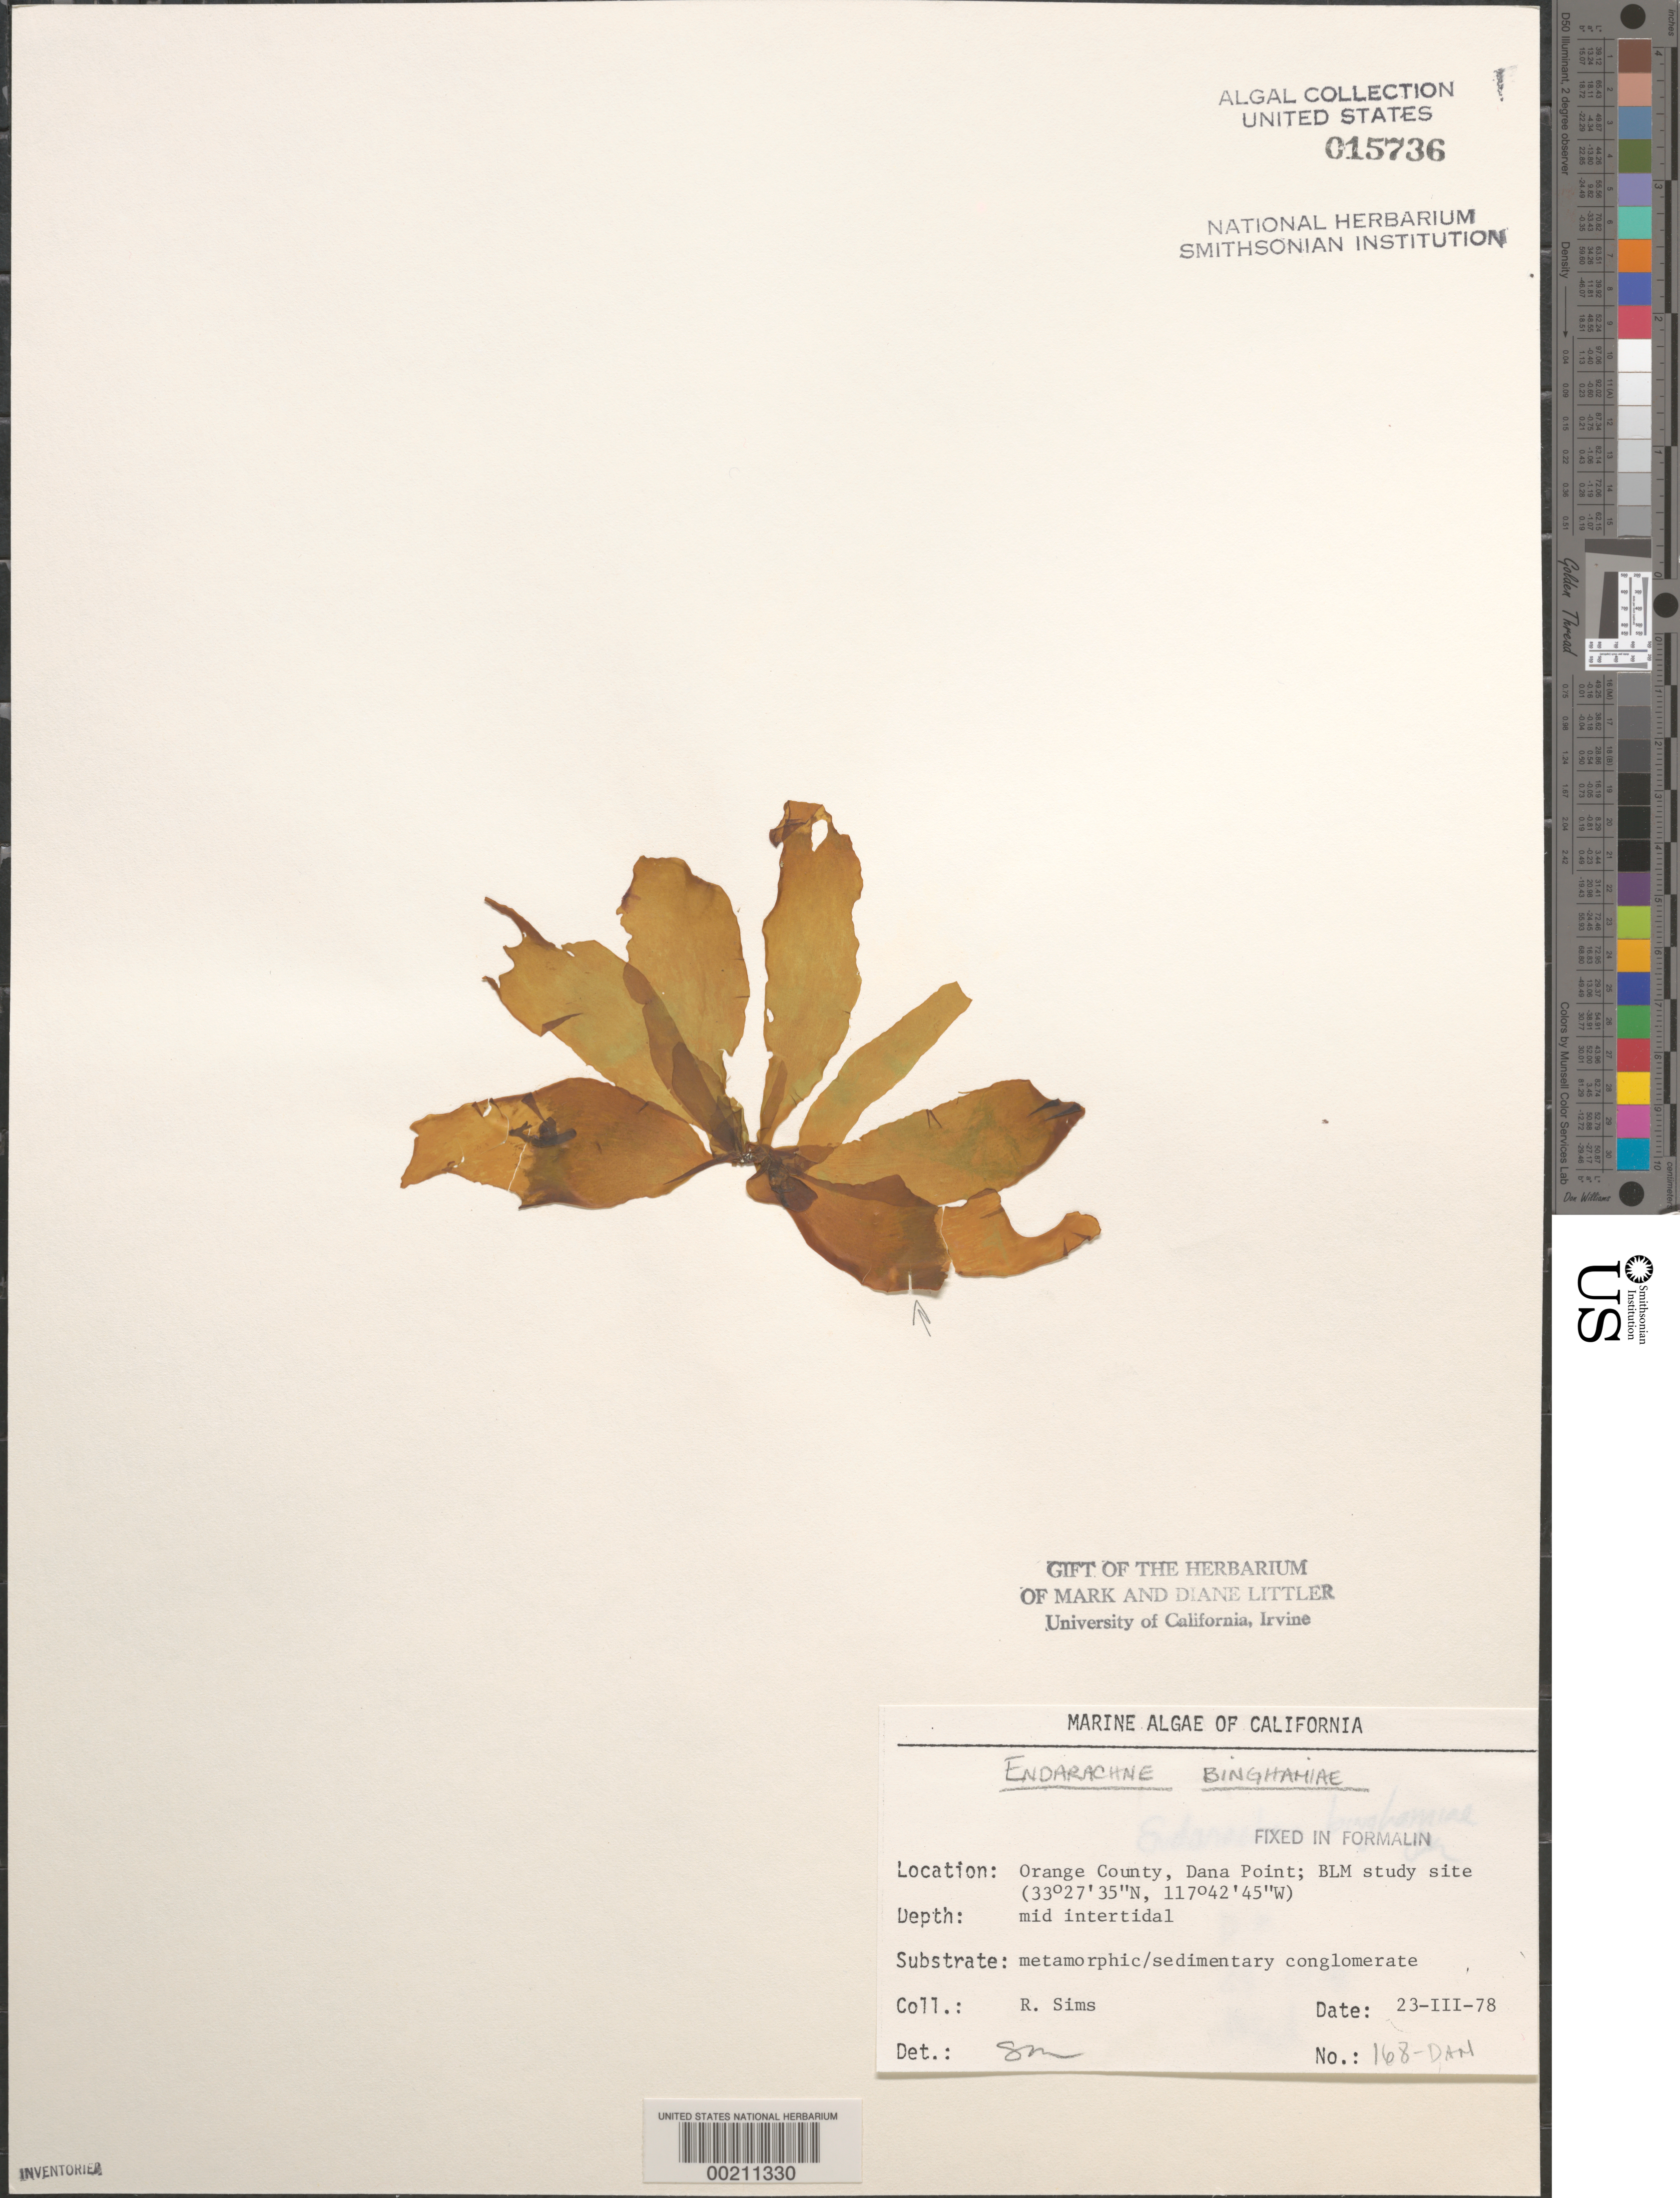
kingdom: Chromista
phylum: Ochrophyta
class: Phaeophyceae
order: Scytosiphonales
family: Scytosiphonaceae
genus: Petalonia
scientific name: Petalonia binghamiae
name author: (J. Agardh) K.L.Vinogr.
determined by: Algae name updating Project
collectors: R. H. Sims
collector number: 168-DAN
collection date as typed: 23 Mar 1978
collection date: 1978-03-23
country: United States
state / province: California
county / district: Orange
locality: Dana Point, 1 km north of marina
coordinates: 33 27'35"N, 117 42'45"W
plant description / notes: BLM-SOCALBIGHT Rocky Intertidal Survey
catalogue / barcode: US 15736